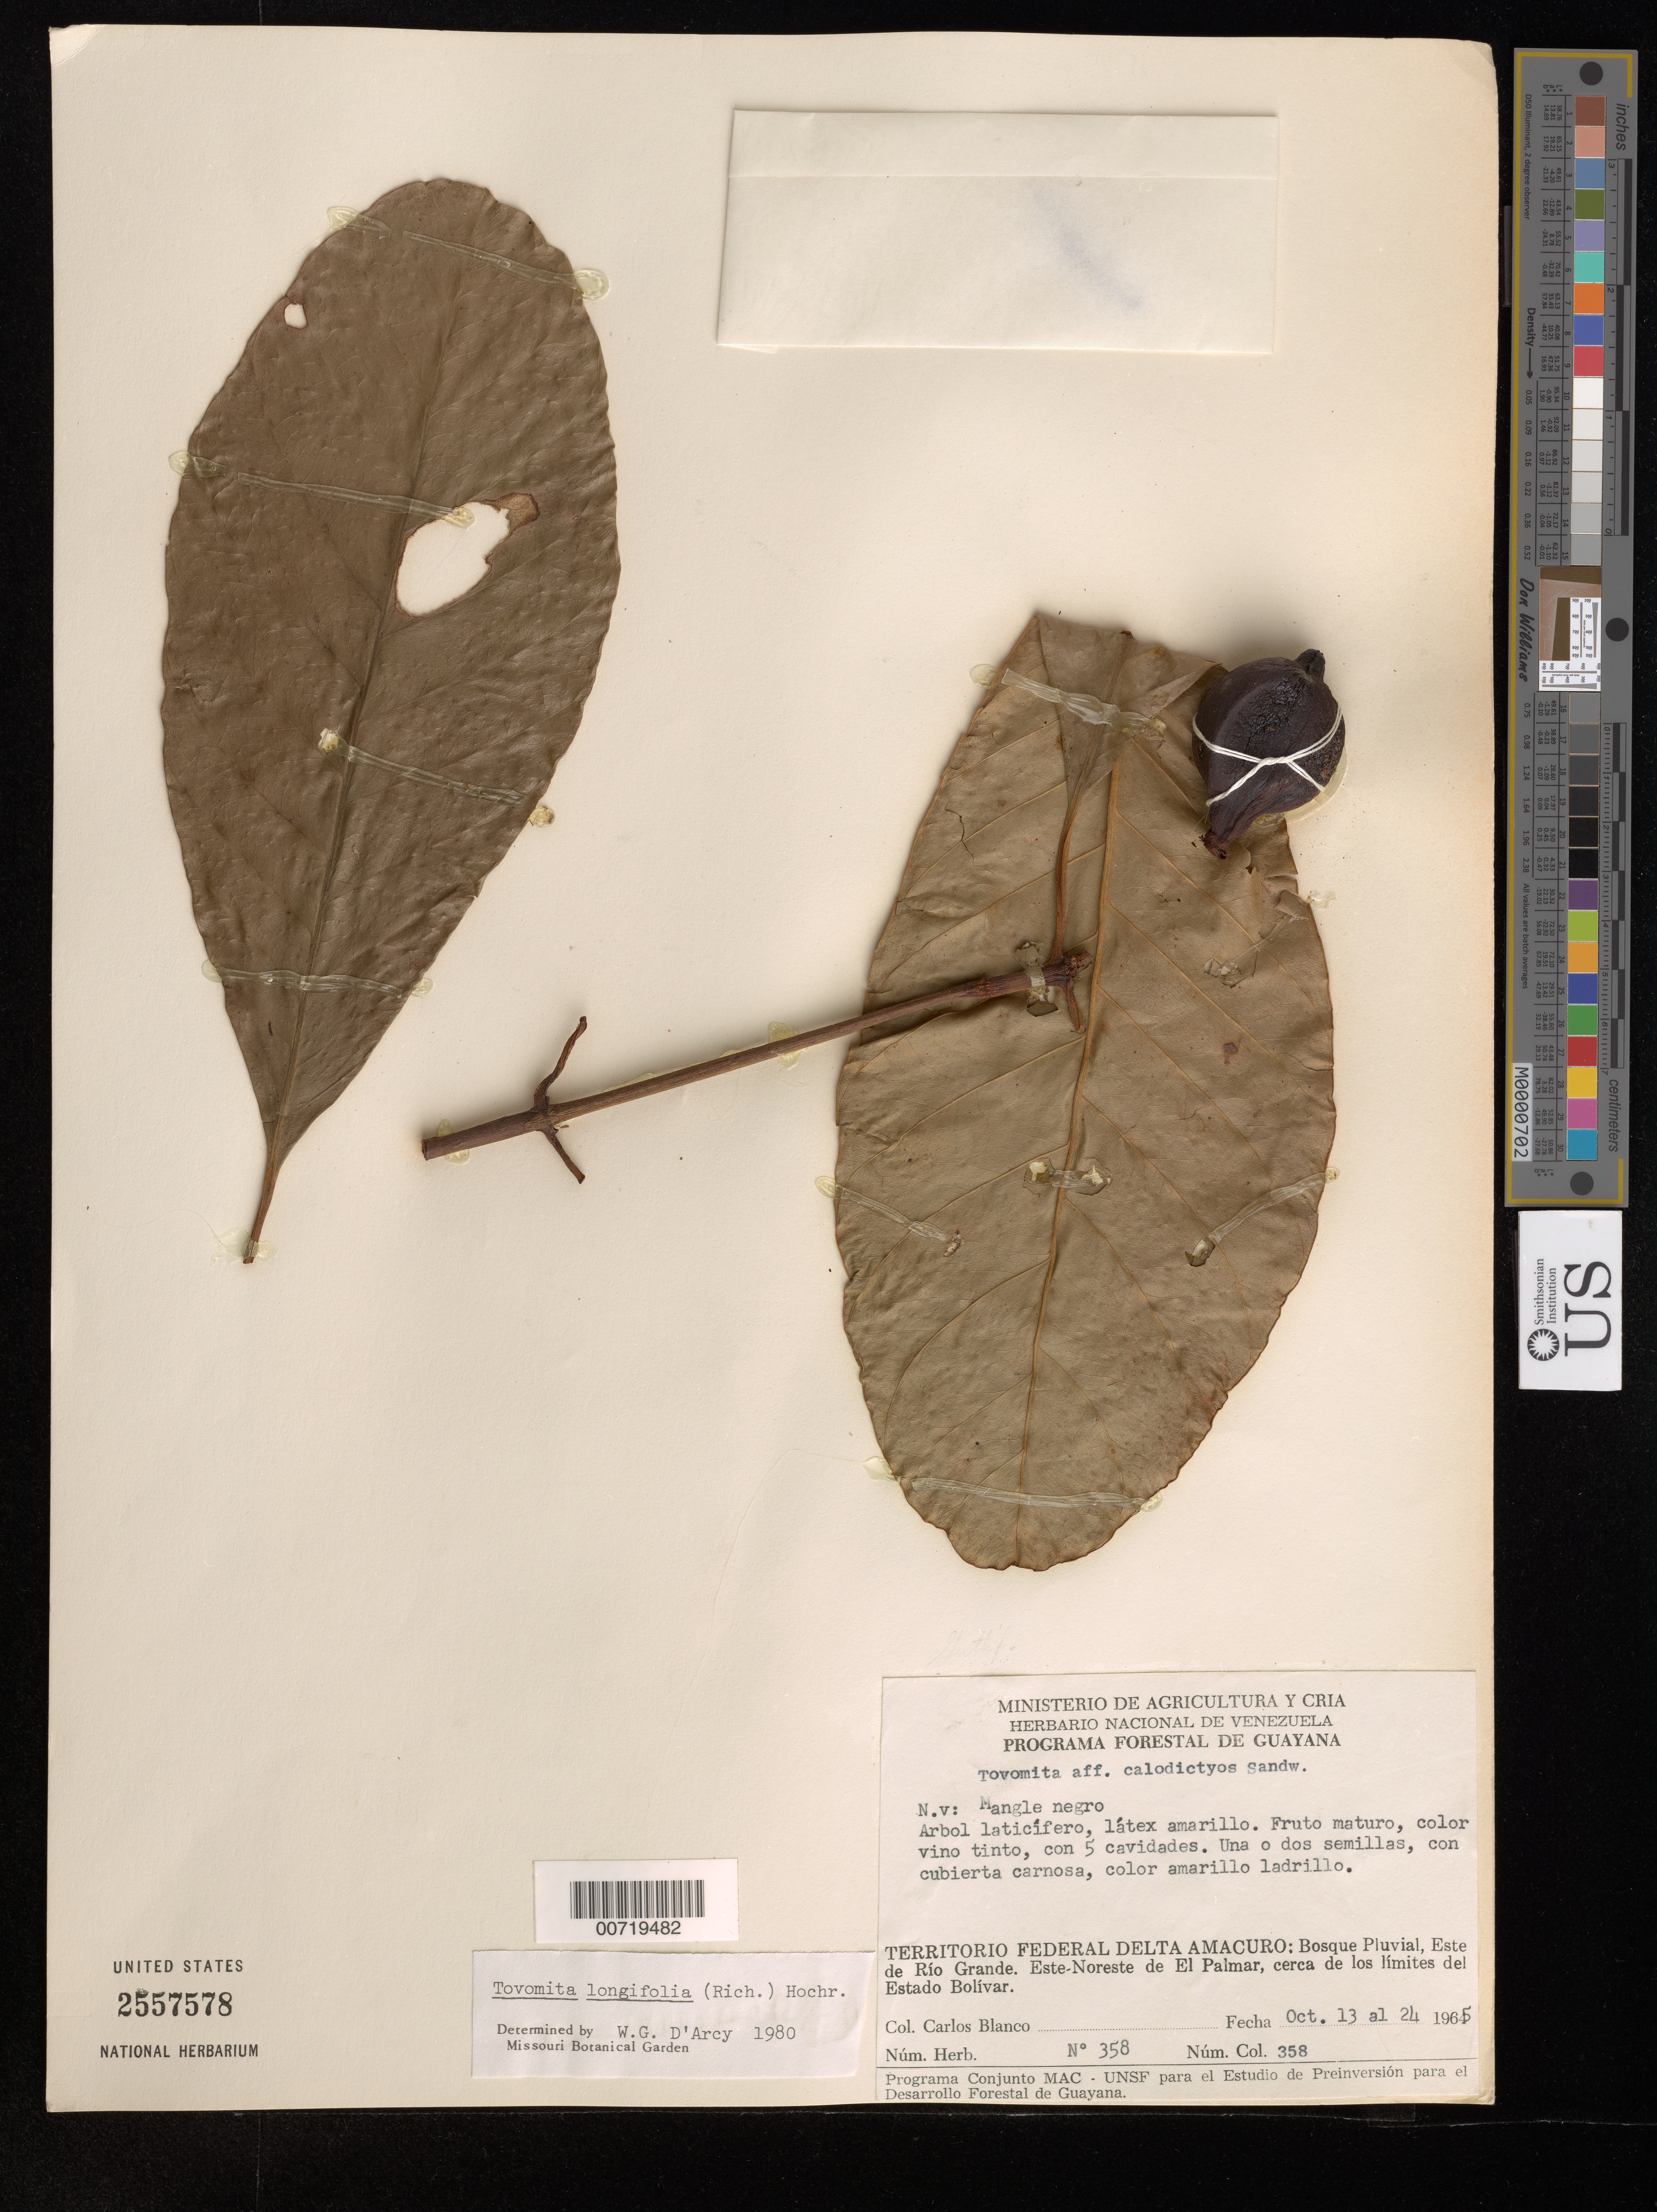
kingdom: Plantae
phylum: Tracheophyta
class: Magnoliopsida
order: Malpighiales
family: Clusiaceae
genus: Tovomita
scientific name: Tovomita longifolia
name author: (Rich.) Hochr.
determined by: D'Arcy, W. G.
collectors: C. A. Blanco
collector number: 358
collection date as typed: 13-Oct-65 to 24-Oct-65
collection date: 1965-10-13/1965-10-24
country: Venezuela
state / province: Delta Amacuro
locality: Río Grande, Este de; Este-Noreste de El Palmar, cerca de los limites del Estado Bolívar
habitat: Rainforest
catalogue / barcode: US 2557578